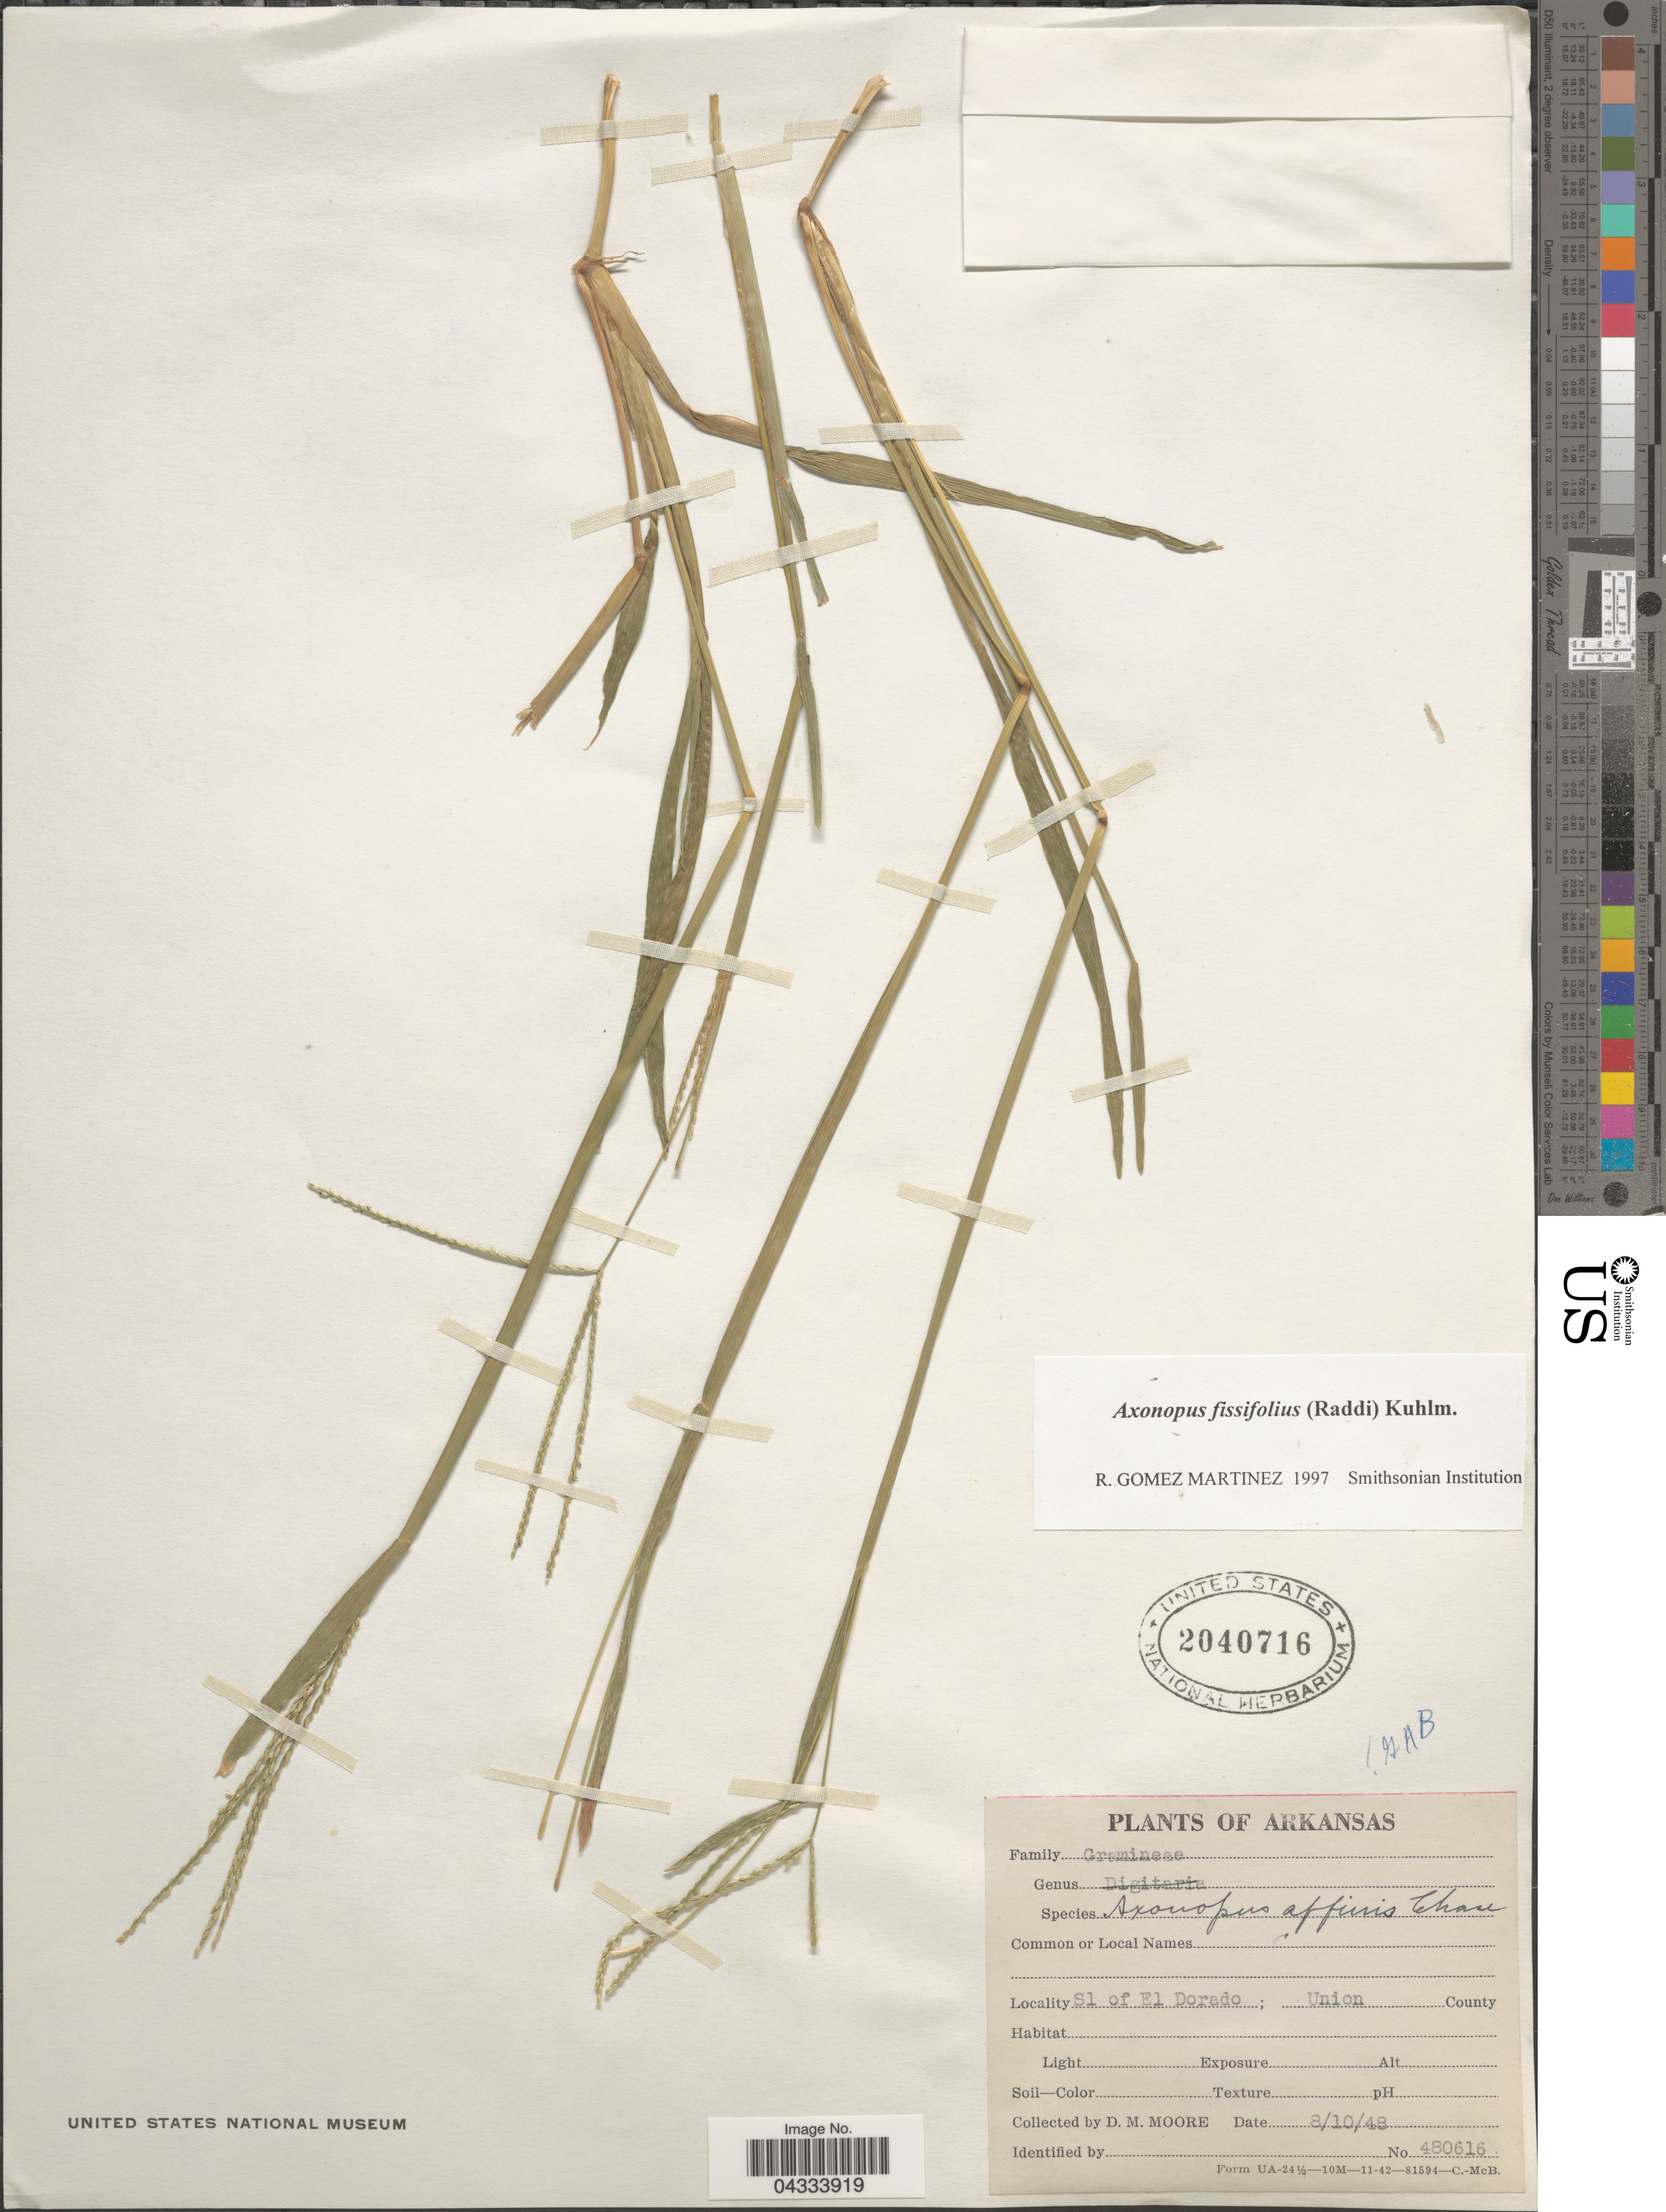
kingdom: Plantae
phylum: Tracheophyta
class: Liliopsida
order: Poales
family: Poaceae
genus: Axonopus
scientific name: Axonopus fissifolius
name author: (Raddi) Kuhlm.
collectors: D. Moore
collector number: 480616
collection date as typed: Transcribed d/m/y: 10/8/48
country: United States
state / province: Arkansas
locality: Sl of El Dorado; Union County.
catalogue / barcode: US 2040716